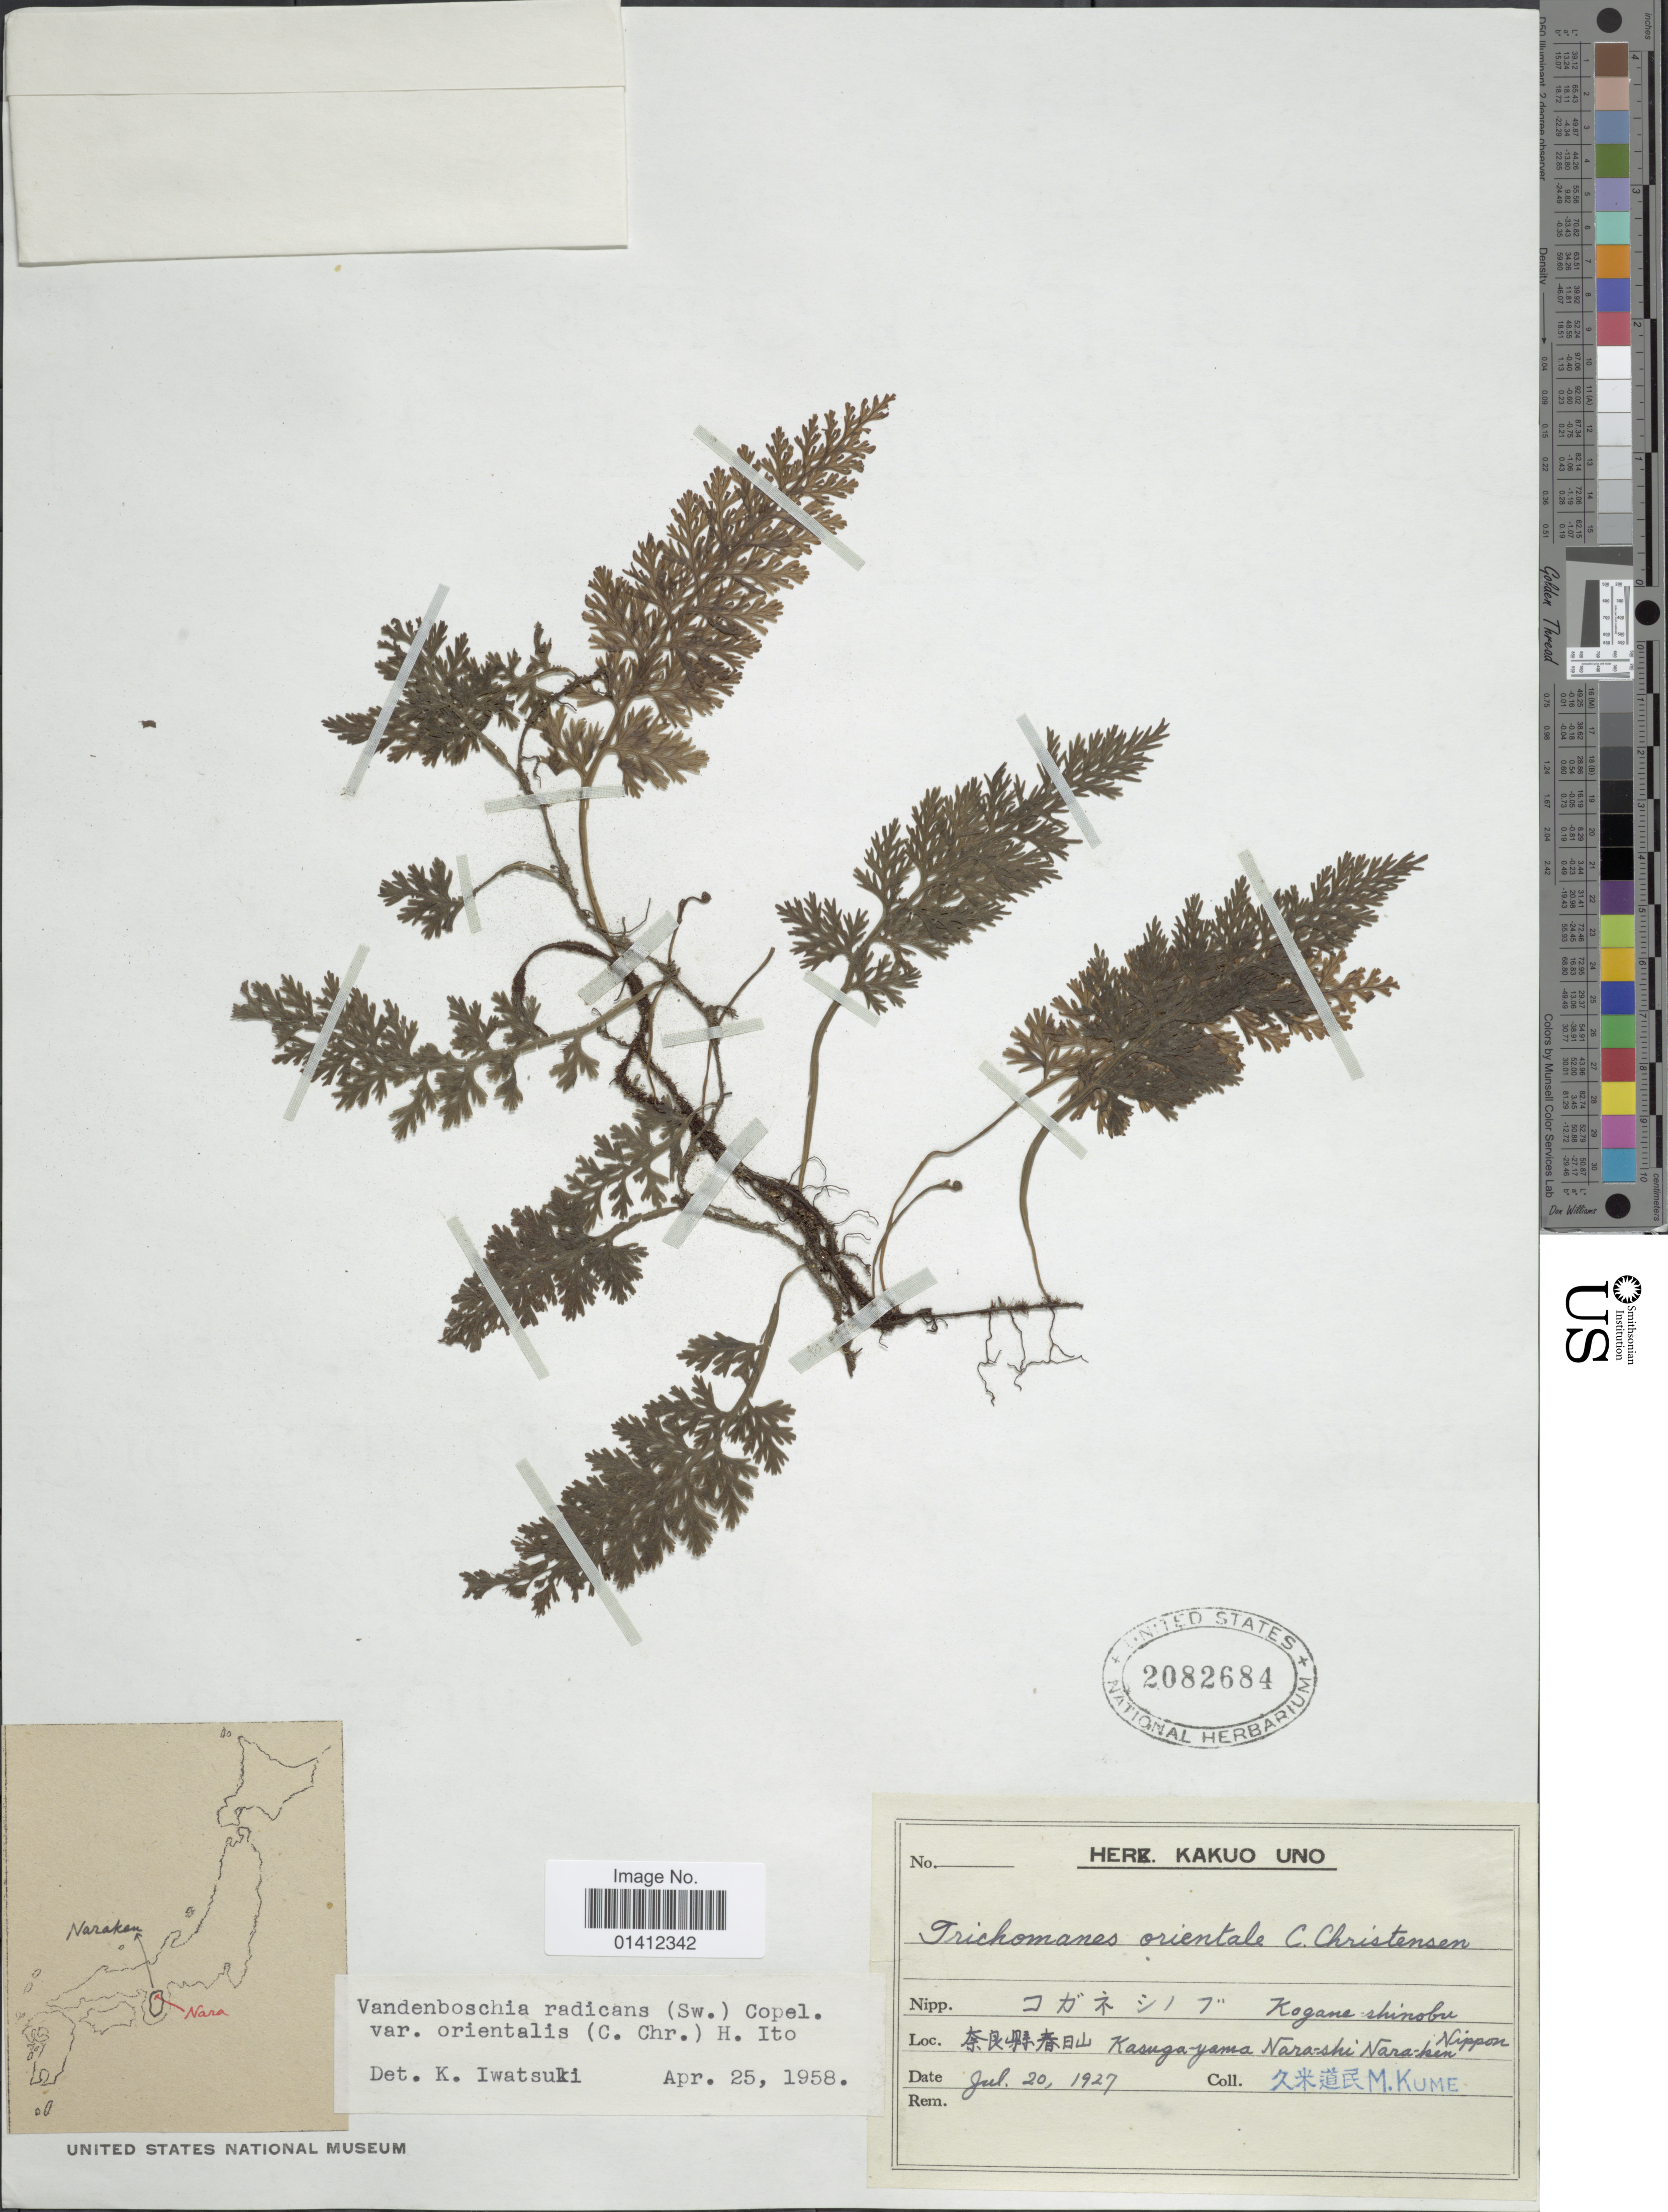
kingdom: Plantae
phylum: Tracheophyta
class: Polypodiopsida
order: Hymenophyllales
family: Hymenophyllaceae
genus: Vandenboschia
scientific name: Vandenboschia radicans var. orientalis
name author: (C. Chr.) H. Itô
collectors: M. Kume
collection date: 1927-07-20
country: Japan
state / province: Nara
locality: Kasuga-yama, Nara-shi, Nara-ken, Nippon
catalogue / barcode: US 2082684